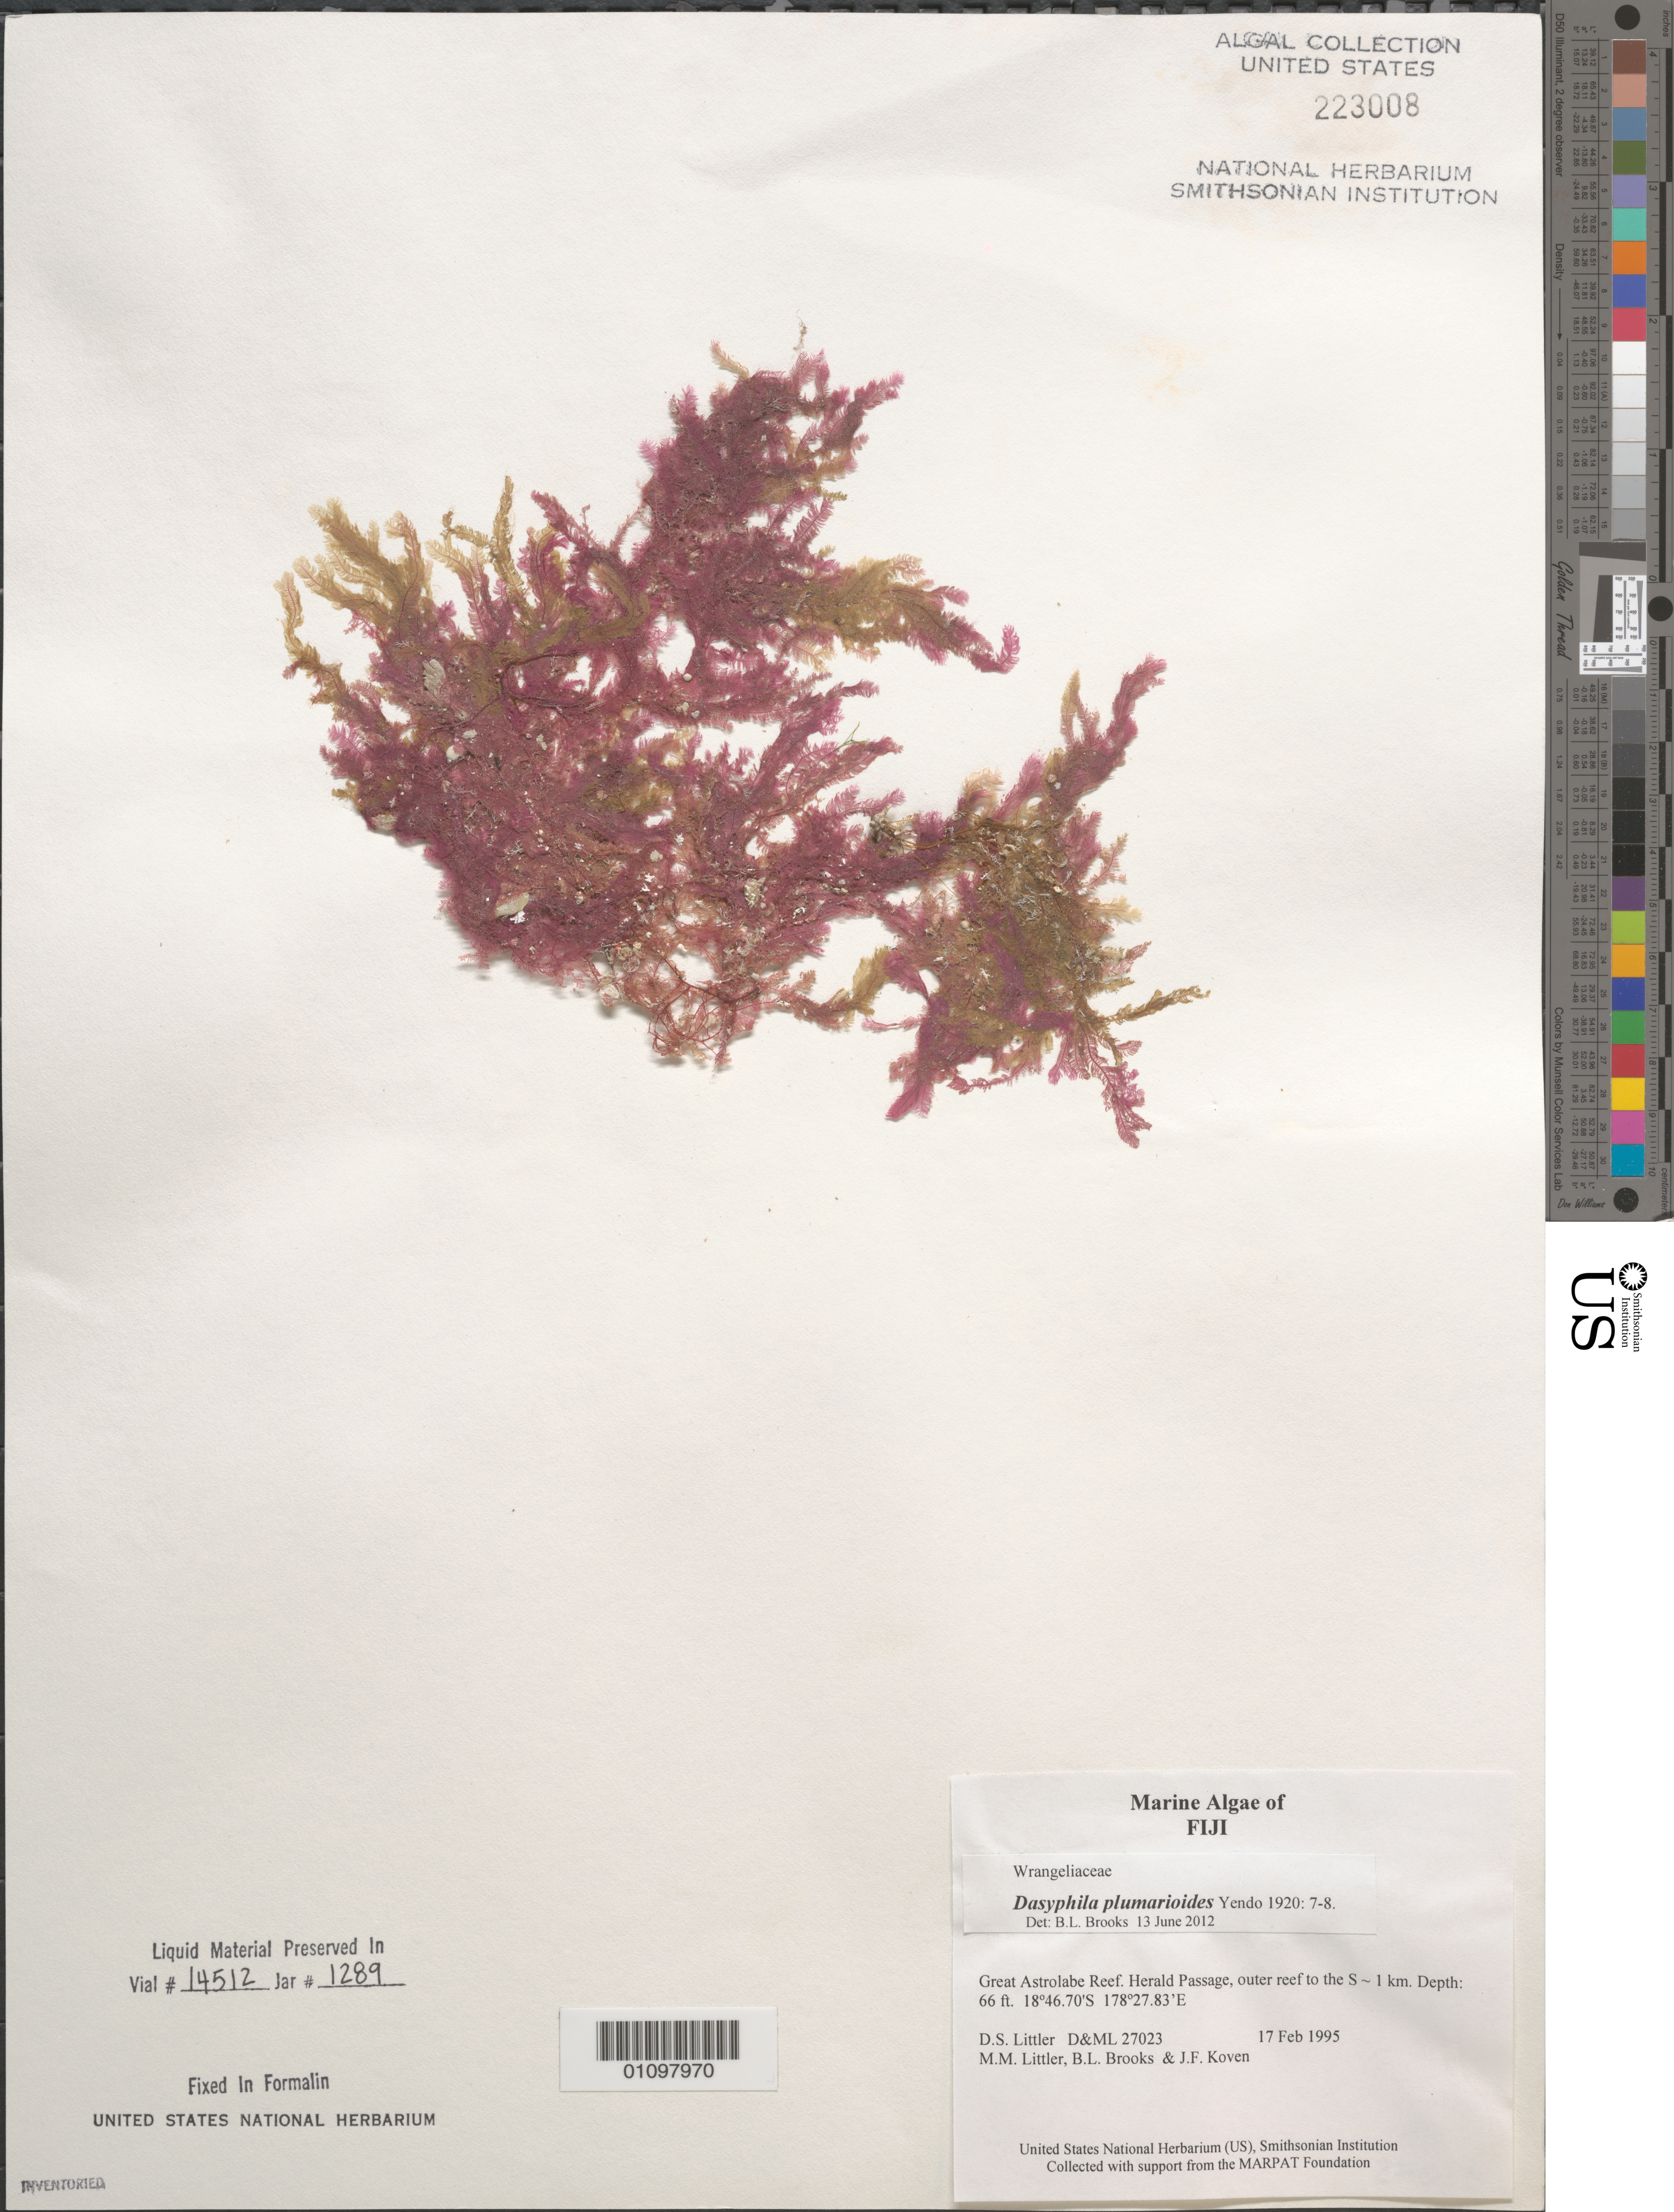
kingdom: Plantae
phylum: Rhodophyta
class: Florideophyceae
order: Ceramiales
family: Ceramiaceae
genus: Dasyphila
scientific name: Dasyphila plumarioides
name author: Yendo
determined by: Brooks, B. L., (BOT), Smithsonian Institution - National Museum of Natural History (UNITED STATES)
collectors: D. S. Littler, M. M. Littler, B. Brooks & J. Koven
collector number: D&ML 27023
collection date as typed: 17 Feb 1995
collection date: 1995-02-17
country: Fiji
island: Great Astrolabe Reef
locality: Great Astrolabe Reef, Herald Passage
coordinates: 18 46.70'S, 178 27.83'E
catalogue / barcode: US 223008